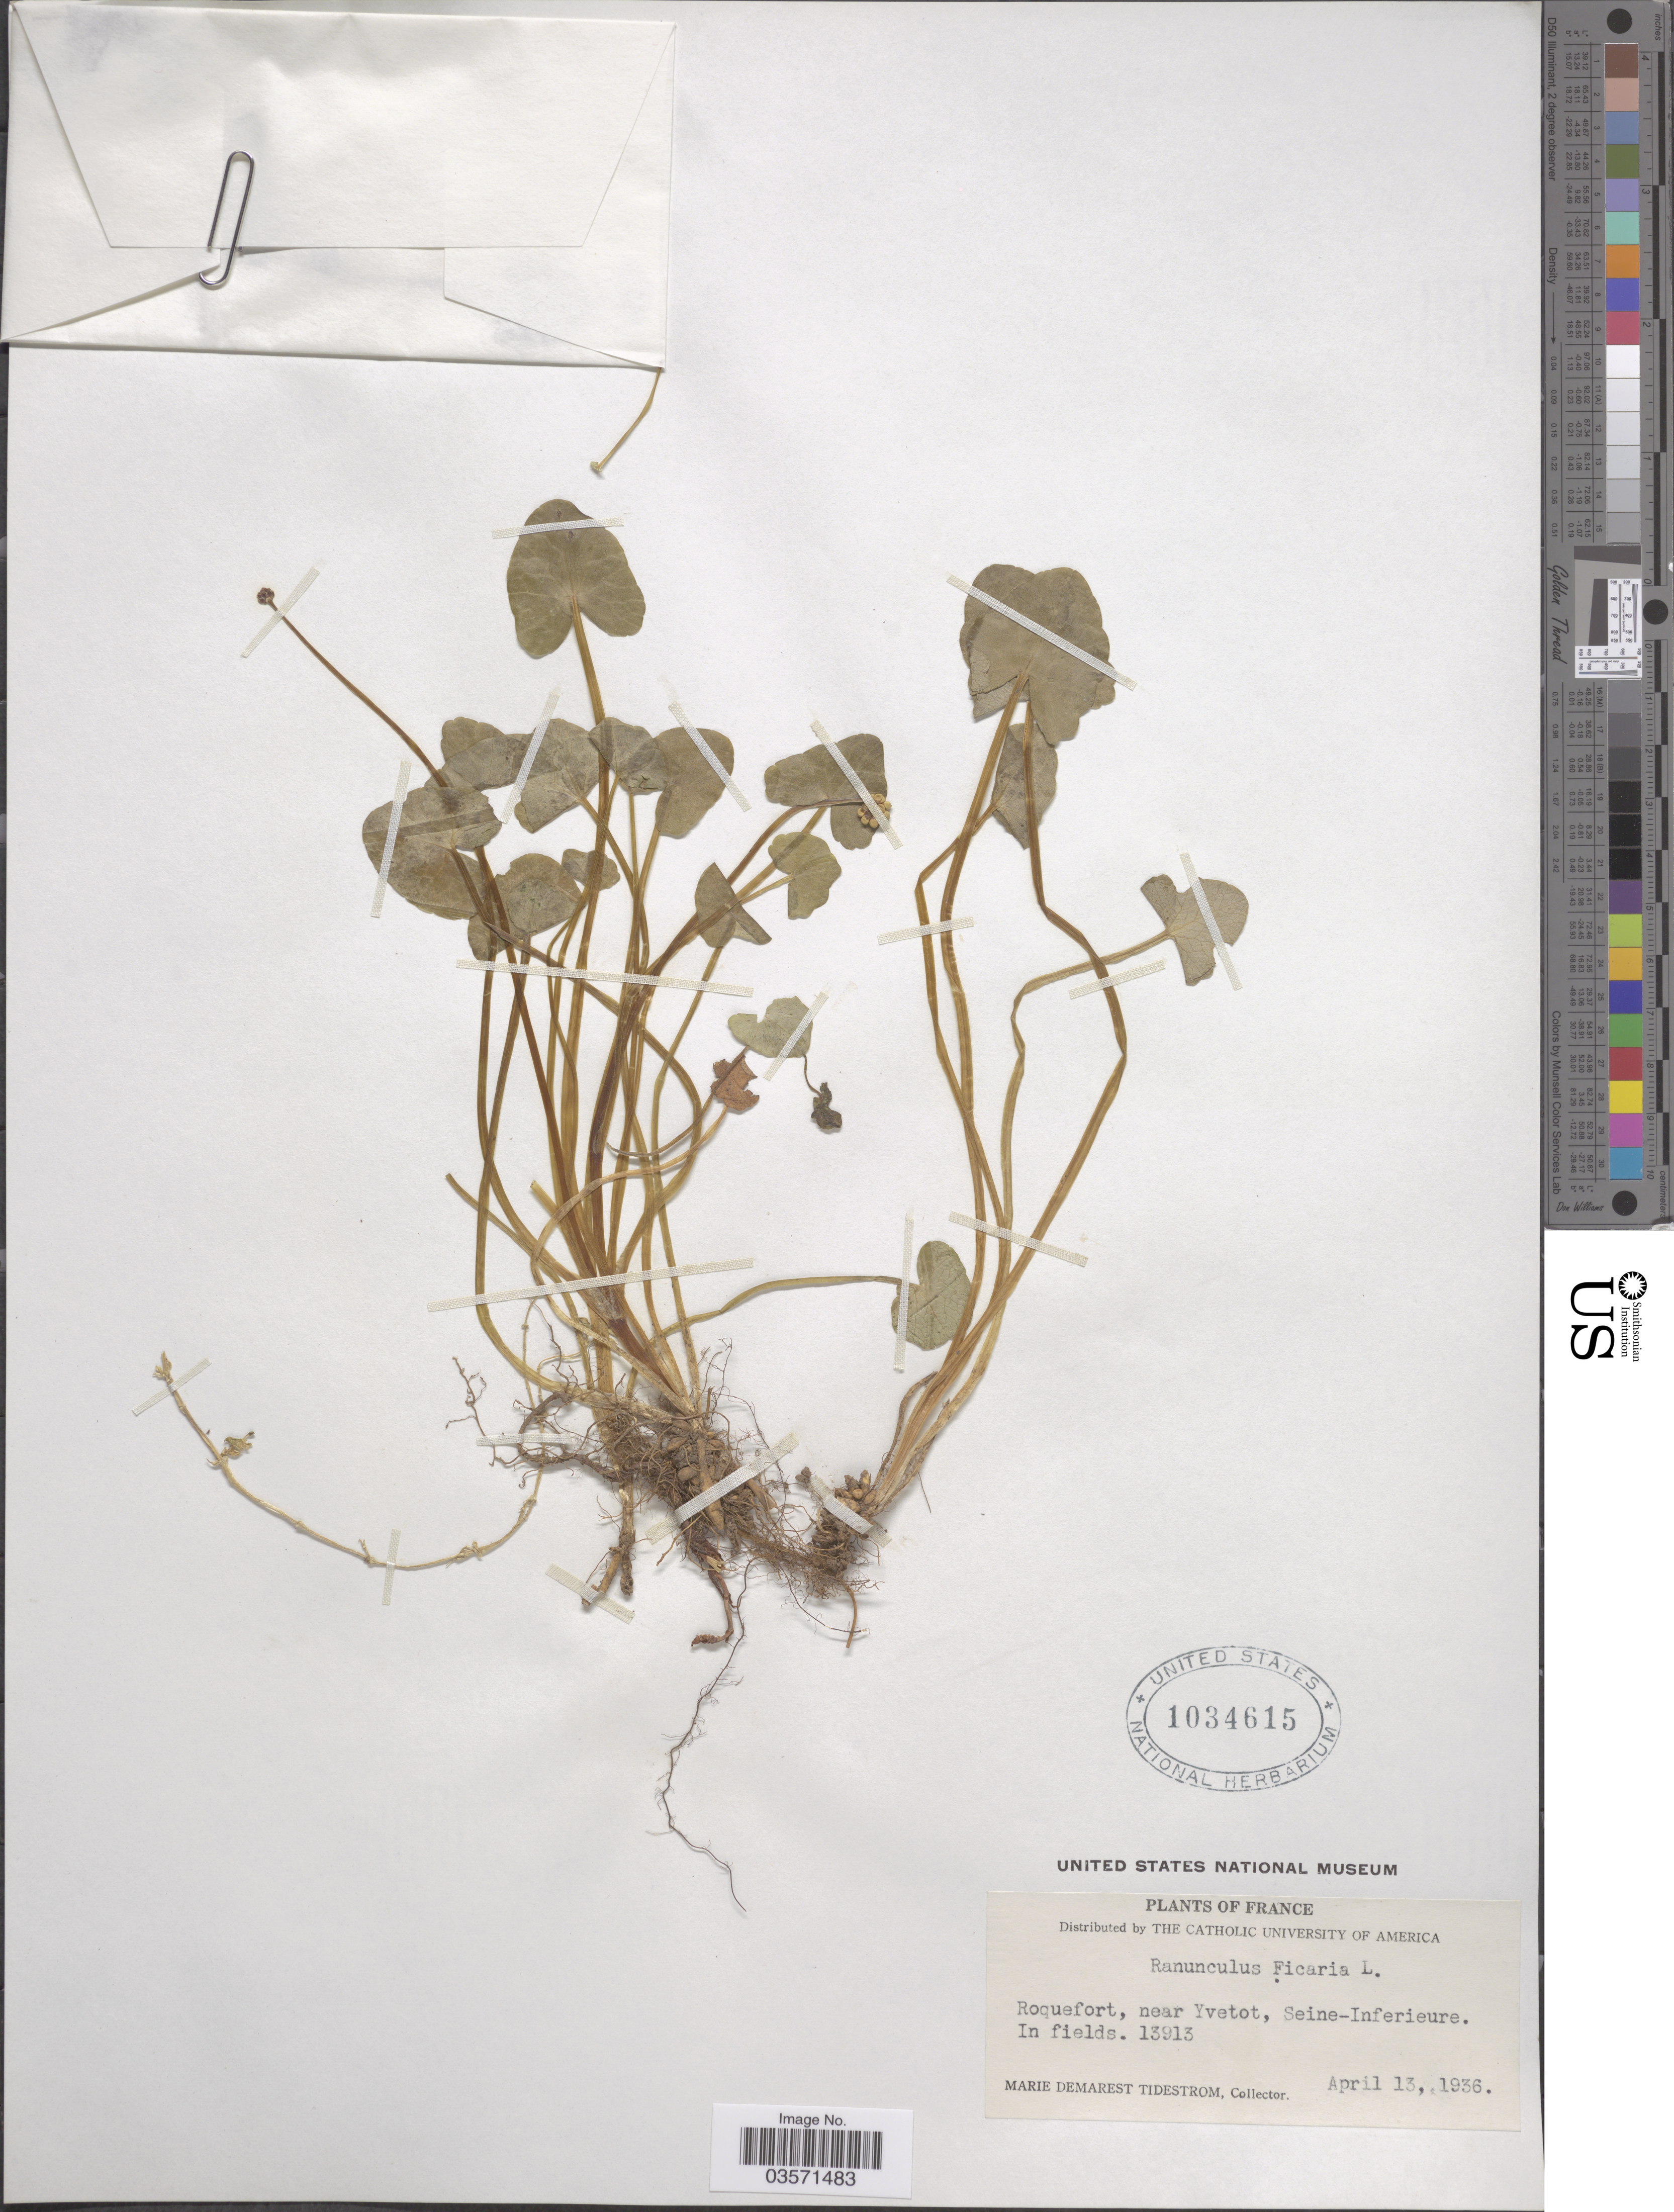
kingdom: Plantae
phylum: Tracheophyta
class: Magnoliopsida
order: Ranunculales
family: Ranunculaceae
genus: Ficaria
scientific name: Ficaria verna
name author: Huds.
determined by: Strong, M. T., (US), Smithsonian Institution - National Museum of Natural History (UNITED STATES)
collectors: M. Tidestrom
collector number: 13913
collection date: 1936-04-13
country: France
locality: Roquefort, near Yvetot, Seine-Inferieure.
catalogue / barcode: US 1034615